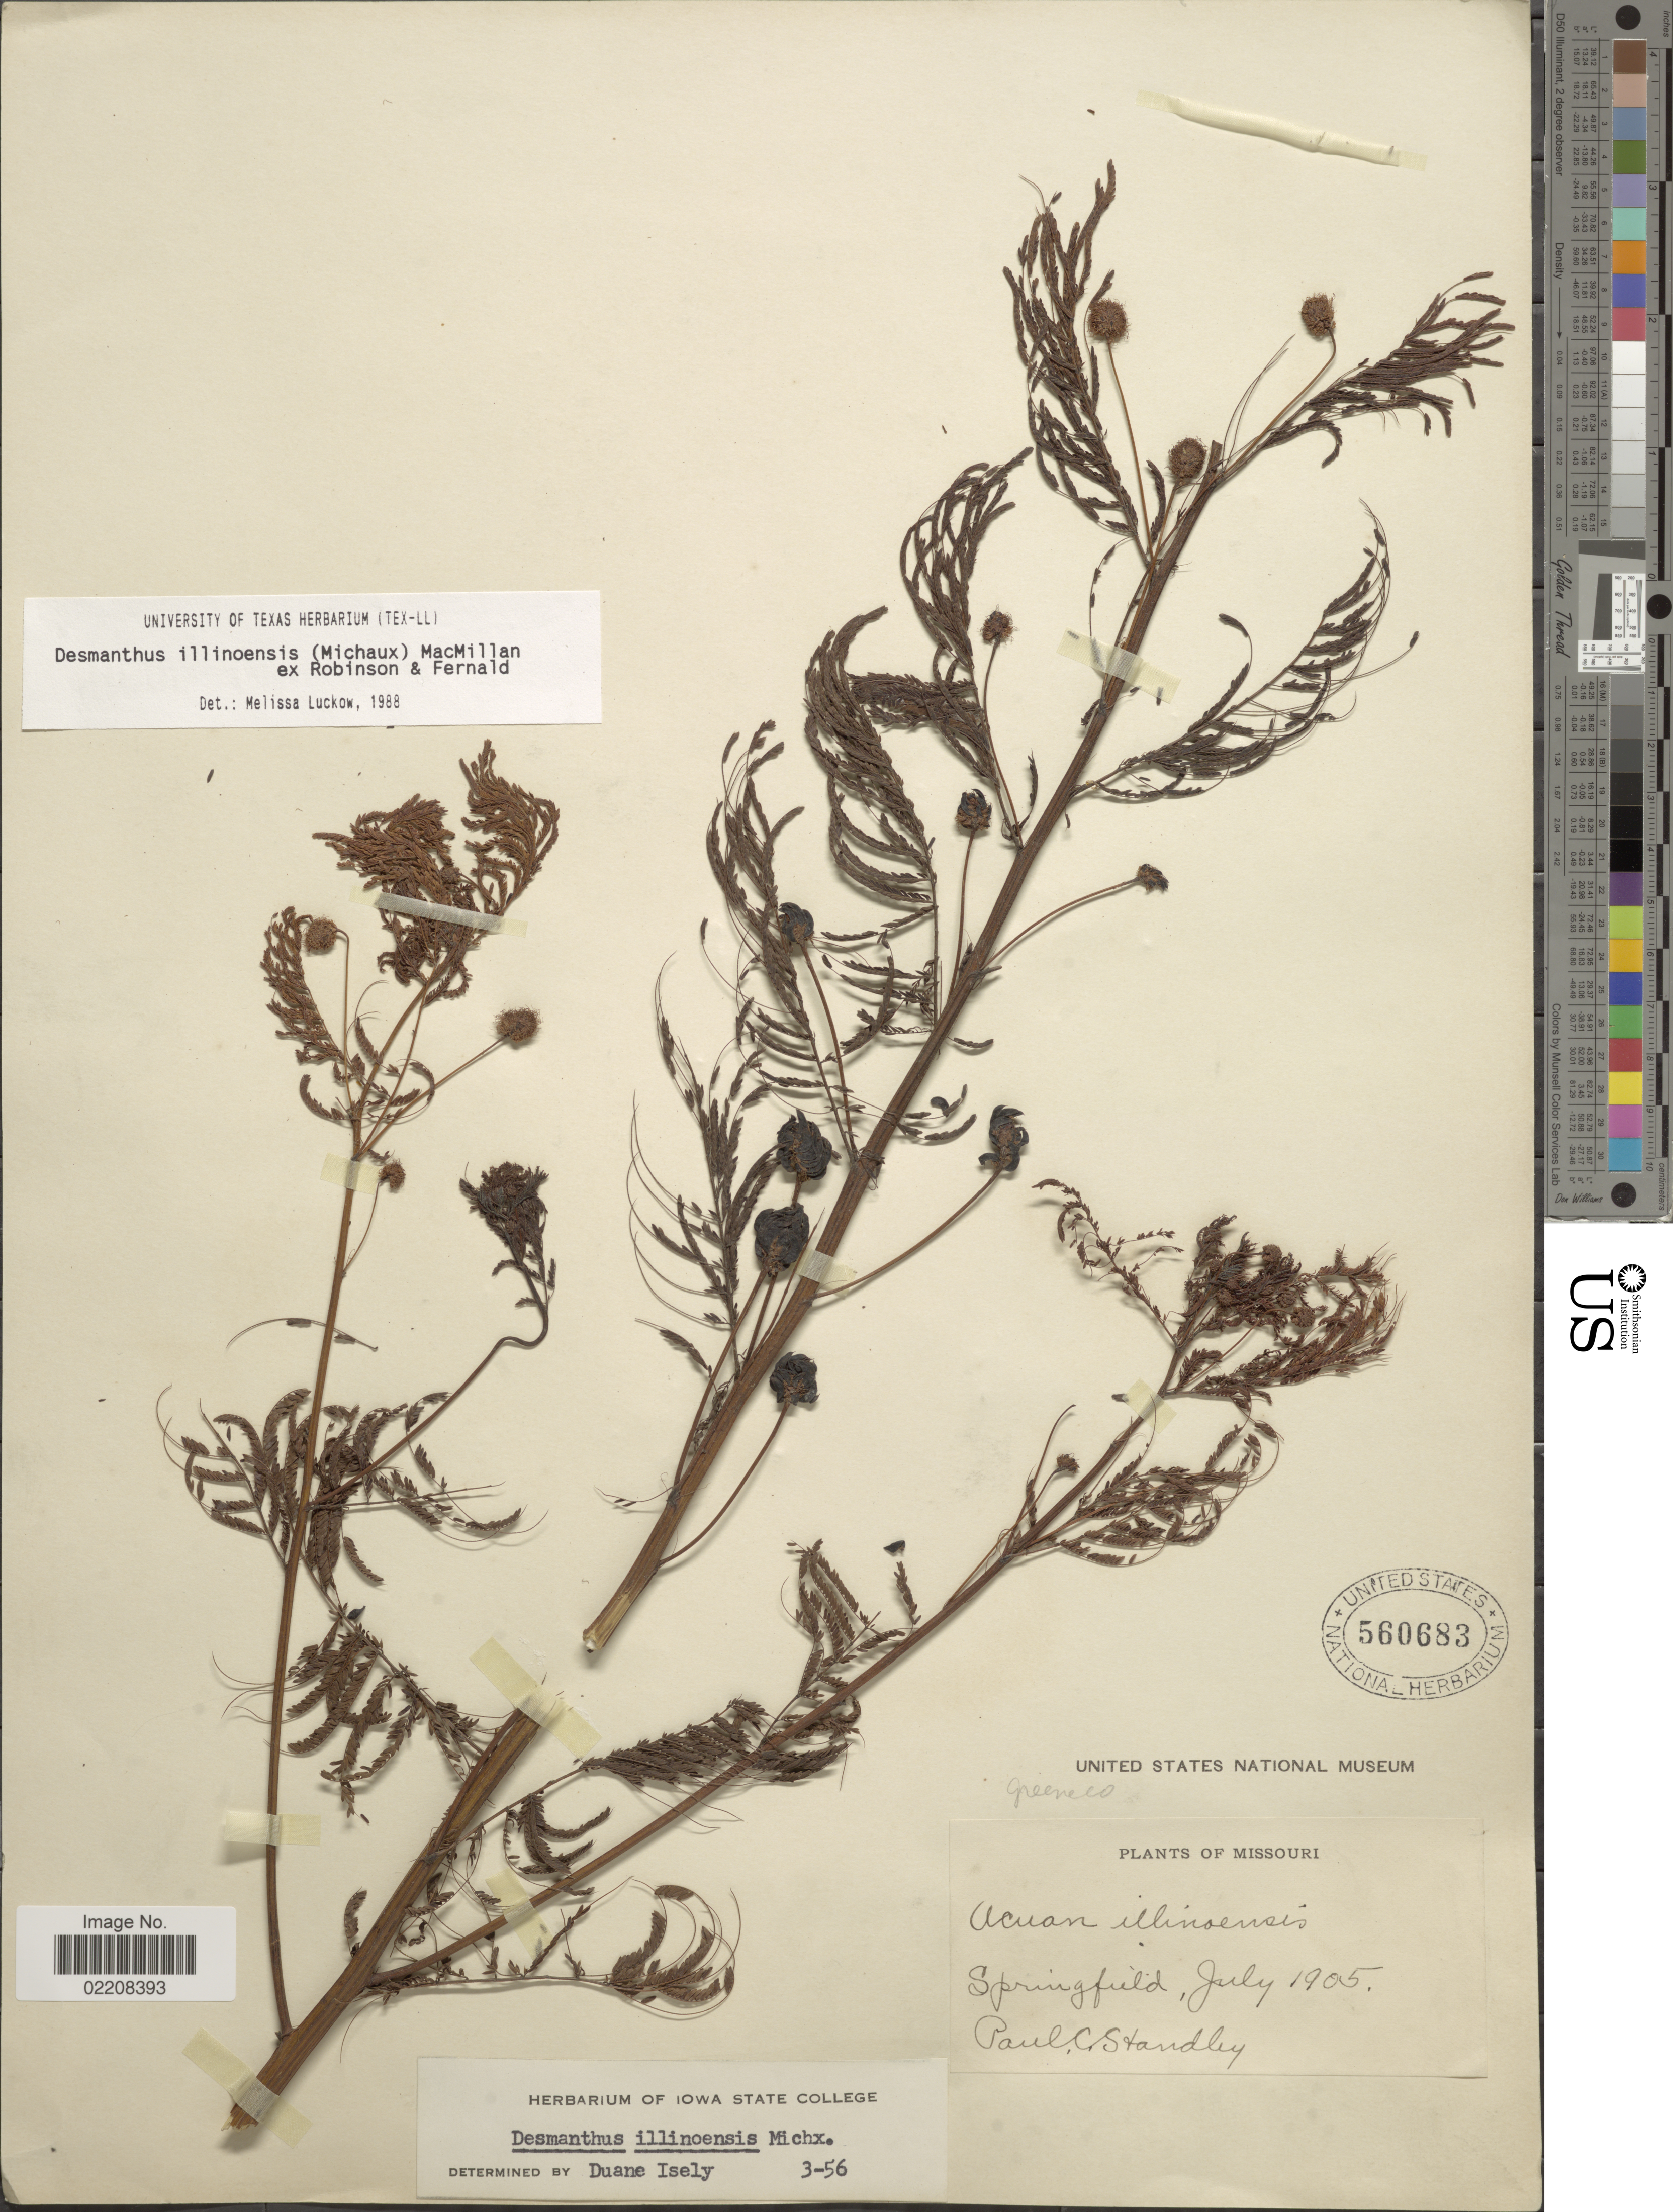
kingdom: Plantae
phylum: Tracheophyta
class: Magnoliopsida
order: Fabales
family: Fabaceae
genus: Desmanthus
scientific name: Desmanthus illinoensis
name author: (Michx.) MacMill.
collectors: P. C. Standley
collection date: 1905-07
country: United States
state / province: Missouri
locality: Greene Co. Springfield.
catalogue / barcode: US 560683